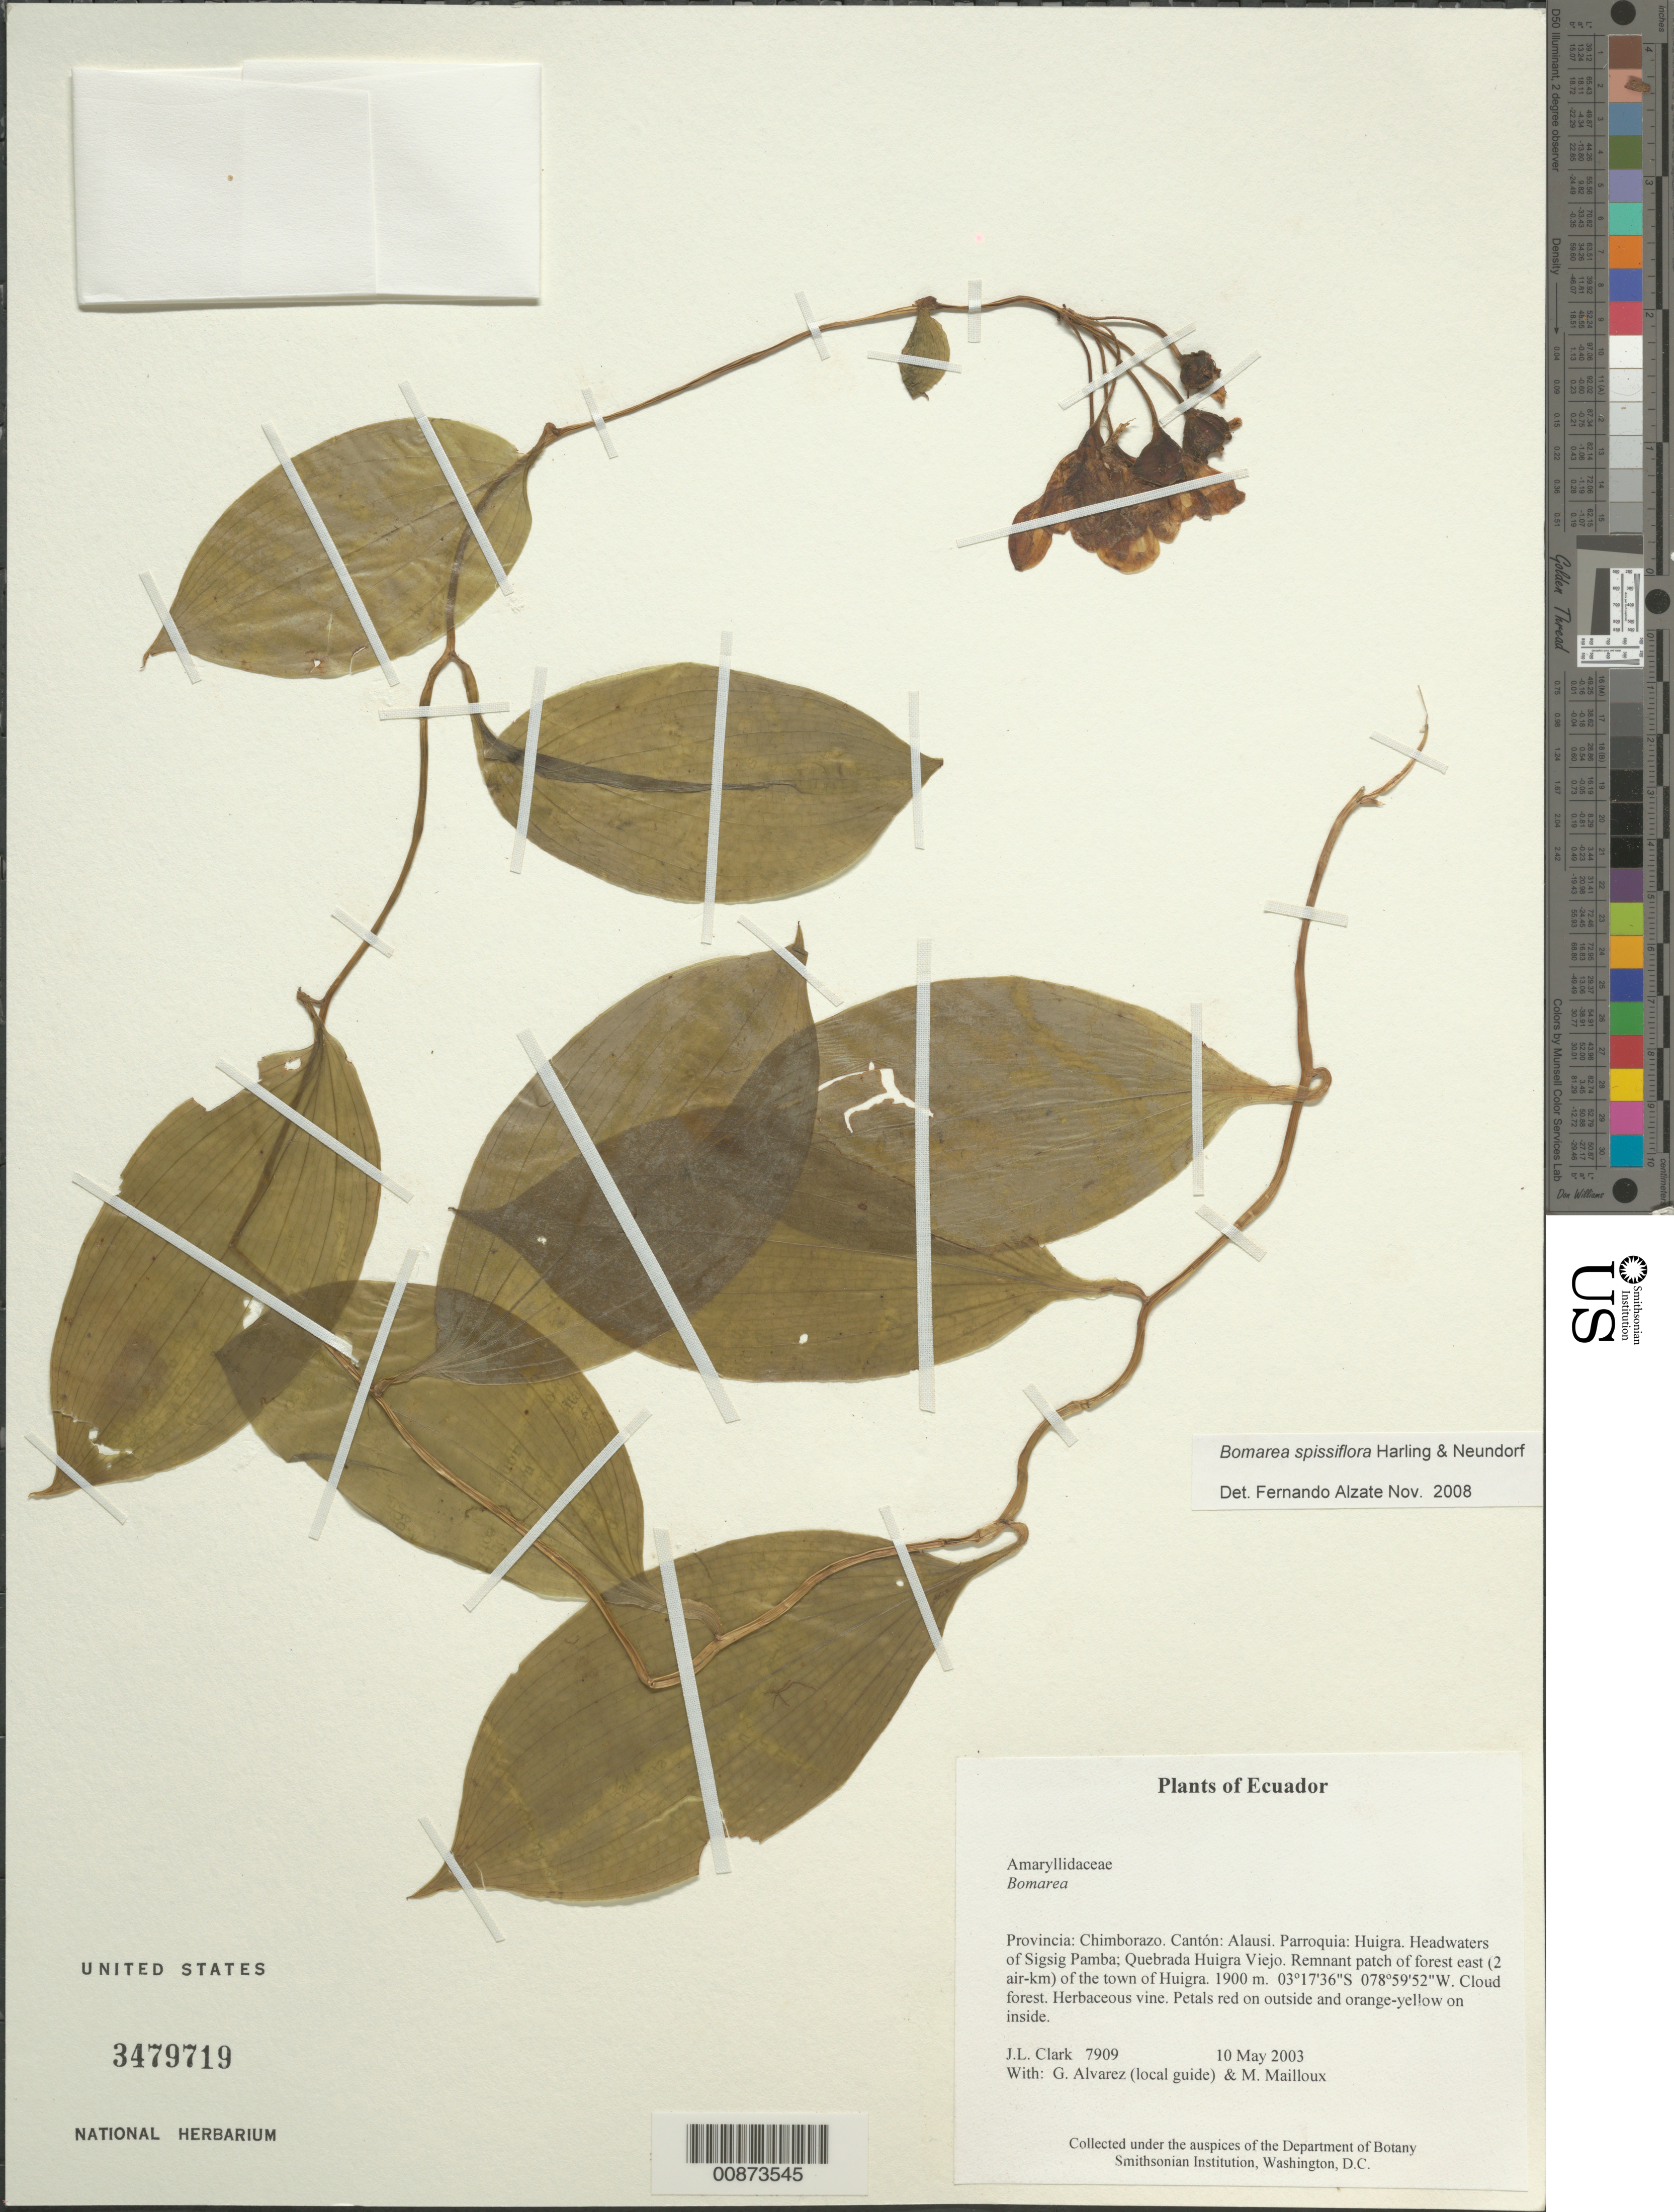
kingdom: Plantae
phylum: Tracheophyta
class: Liliopsida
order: Liliales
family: Alstroemeriaceae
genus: Bomarea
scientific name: Bomarea spissiflora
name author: Harling & Neuendorf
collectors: J. L. Clark, G. Alvarez (local guide) & M. Mailloux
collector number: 07909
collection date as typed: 10 May 2003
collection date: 2003-05-10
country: Ecuador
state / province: Chimborazo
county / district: Alausi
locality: Parroquia: Huigra. Headwaters of Sigsig Pamba; Quebrada Huigra Viejo. Remnant patch of forest east (2 air-km) of the town of Huigra.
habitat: Cloud forest.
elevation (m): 1900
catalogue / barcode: US 3479719